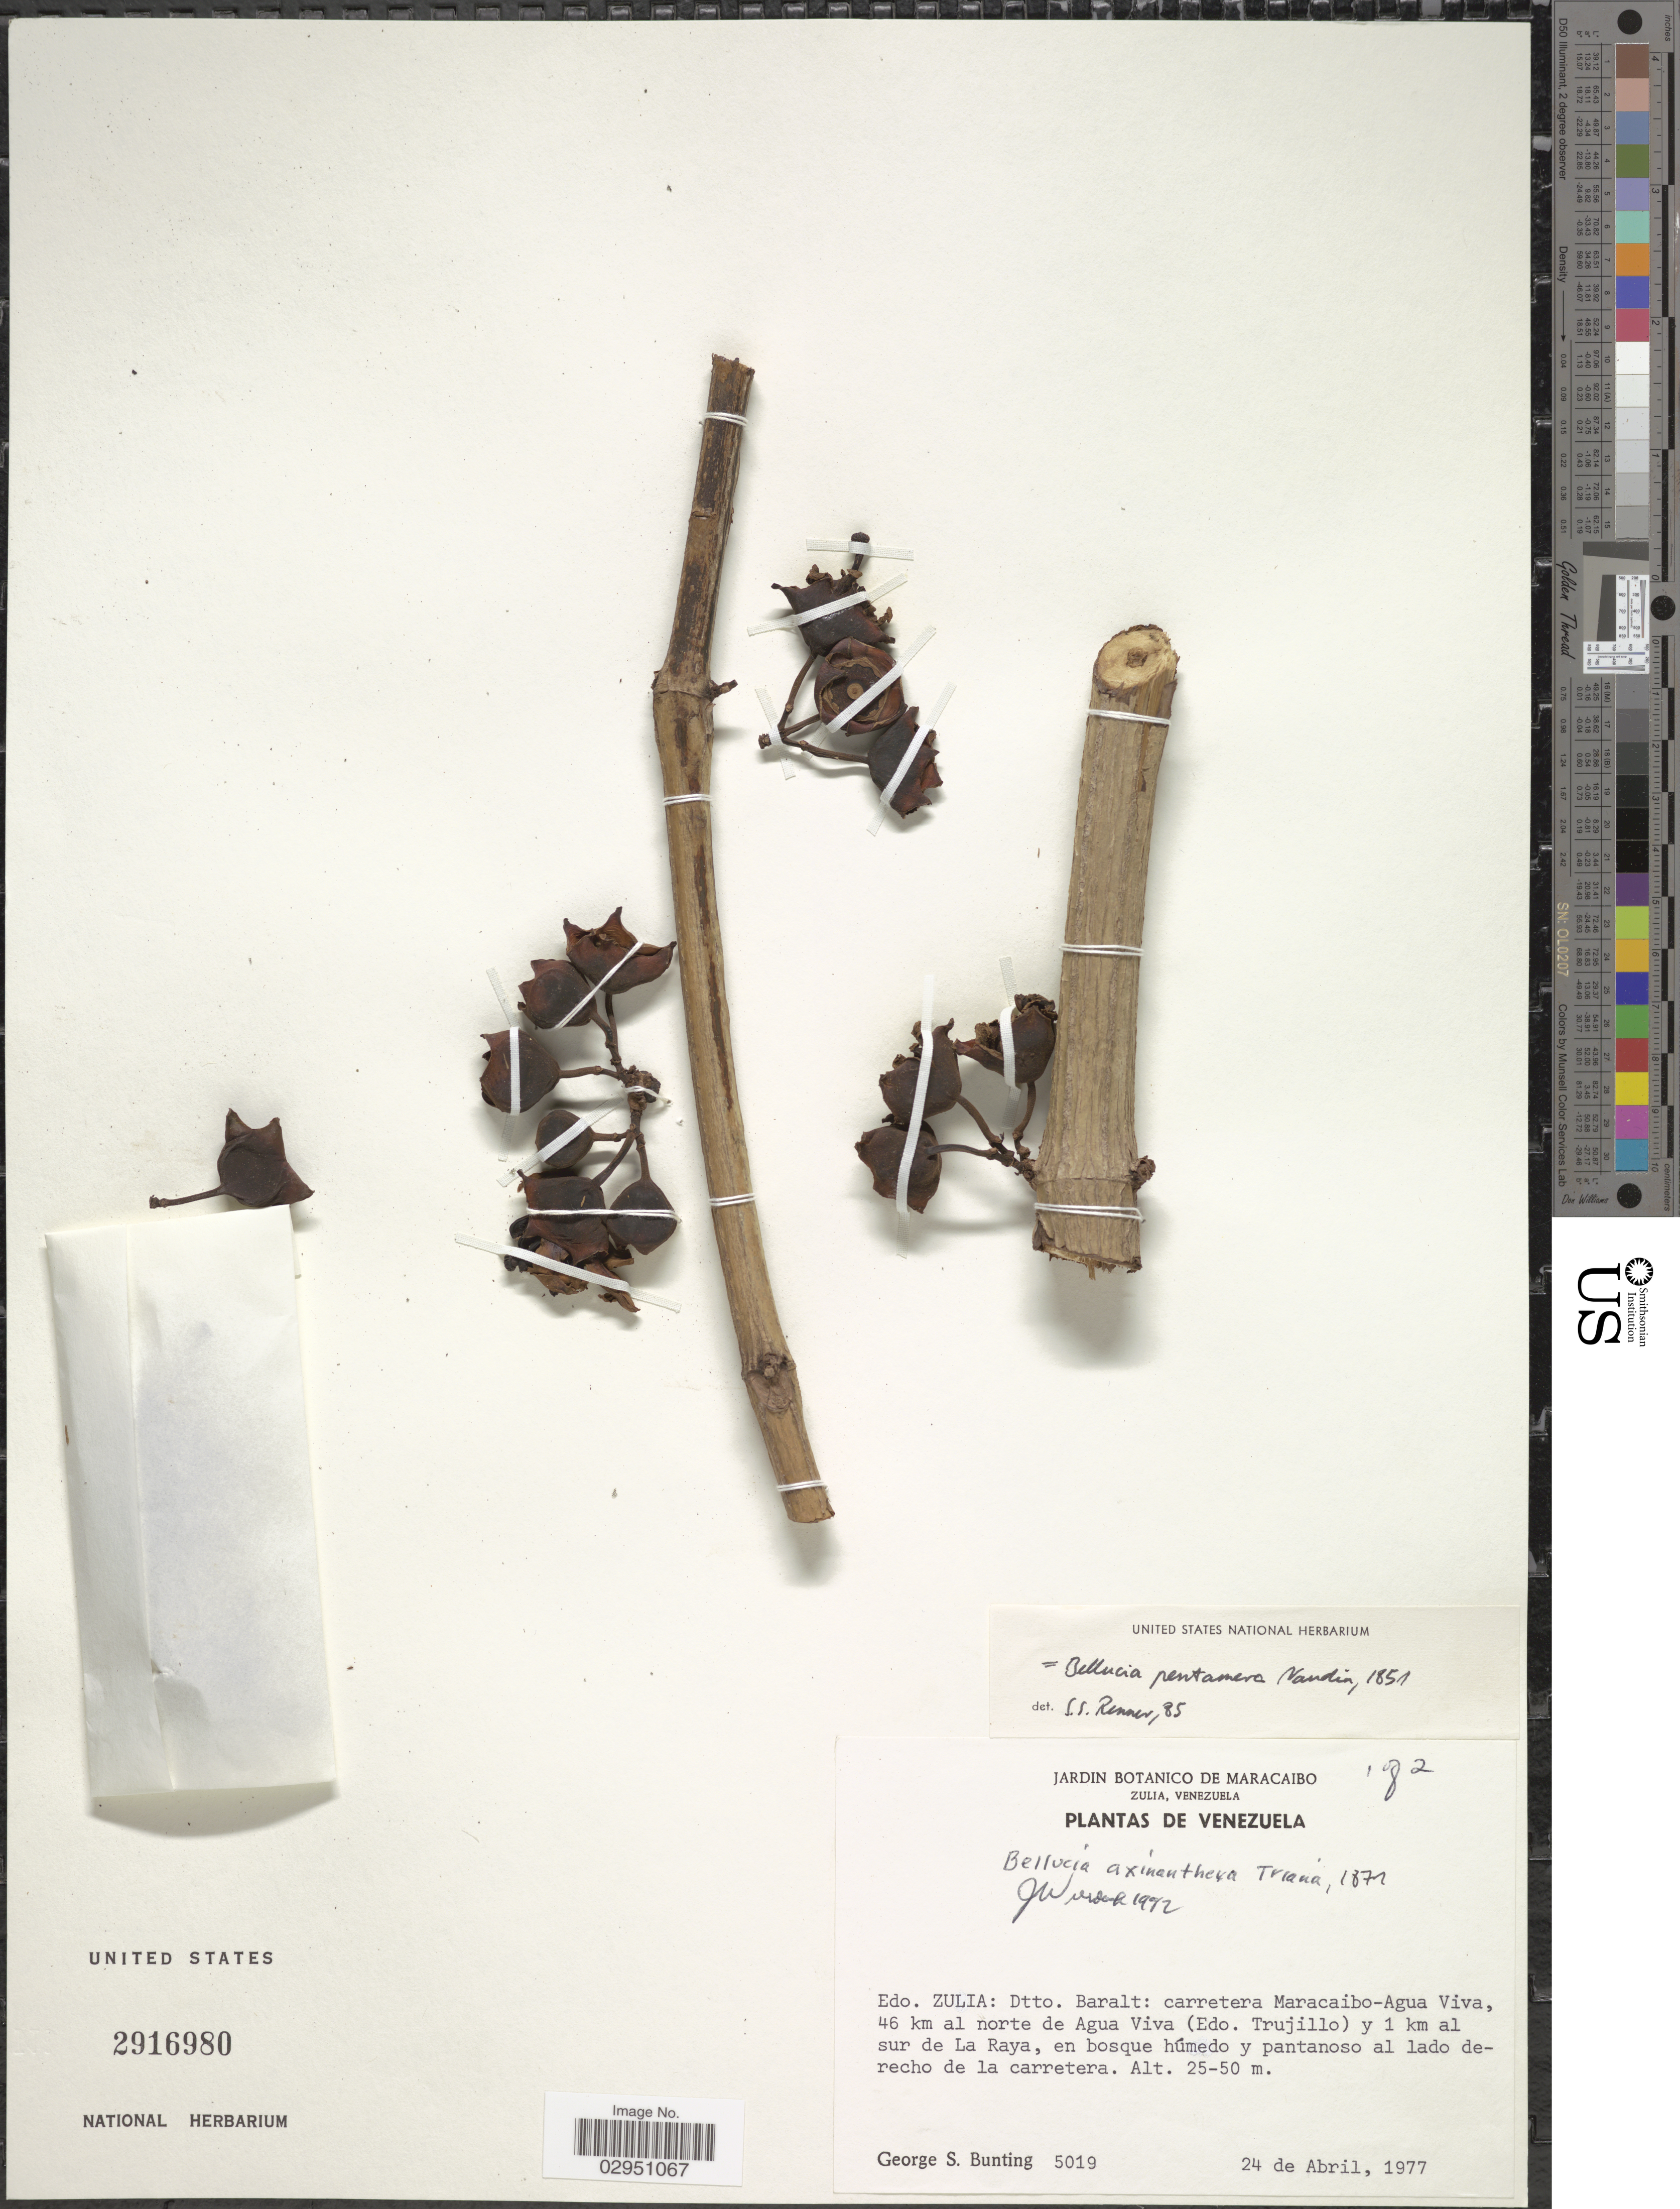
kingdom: Plantae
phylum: Tracheophyta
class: Magnoliopsida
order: Myrtales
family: Melastomataceae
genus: Bellucia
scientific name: Bellucia pentamera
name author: Naudin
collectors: G. S. Bunting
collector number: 5019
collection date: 1977-04-24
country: Venezuela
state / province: Zulia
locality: Dtto. Baralt: carretera Maracaibo-Agua Viva, 46 km. al norte de Agua Viva (Edo. Trujillo) y 1 km. al sur de La Raya.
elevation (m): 25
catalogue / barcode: US 2916980